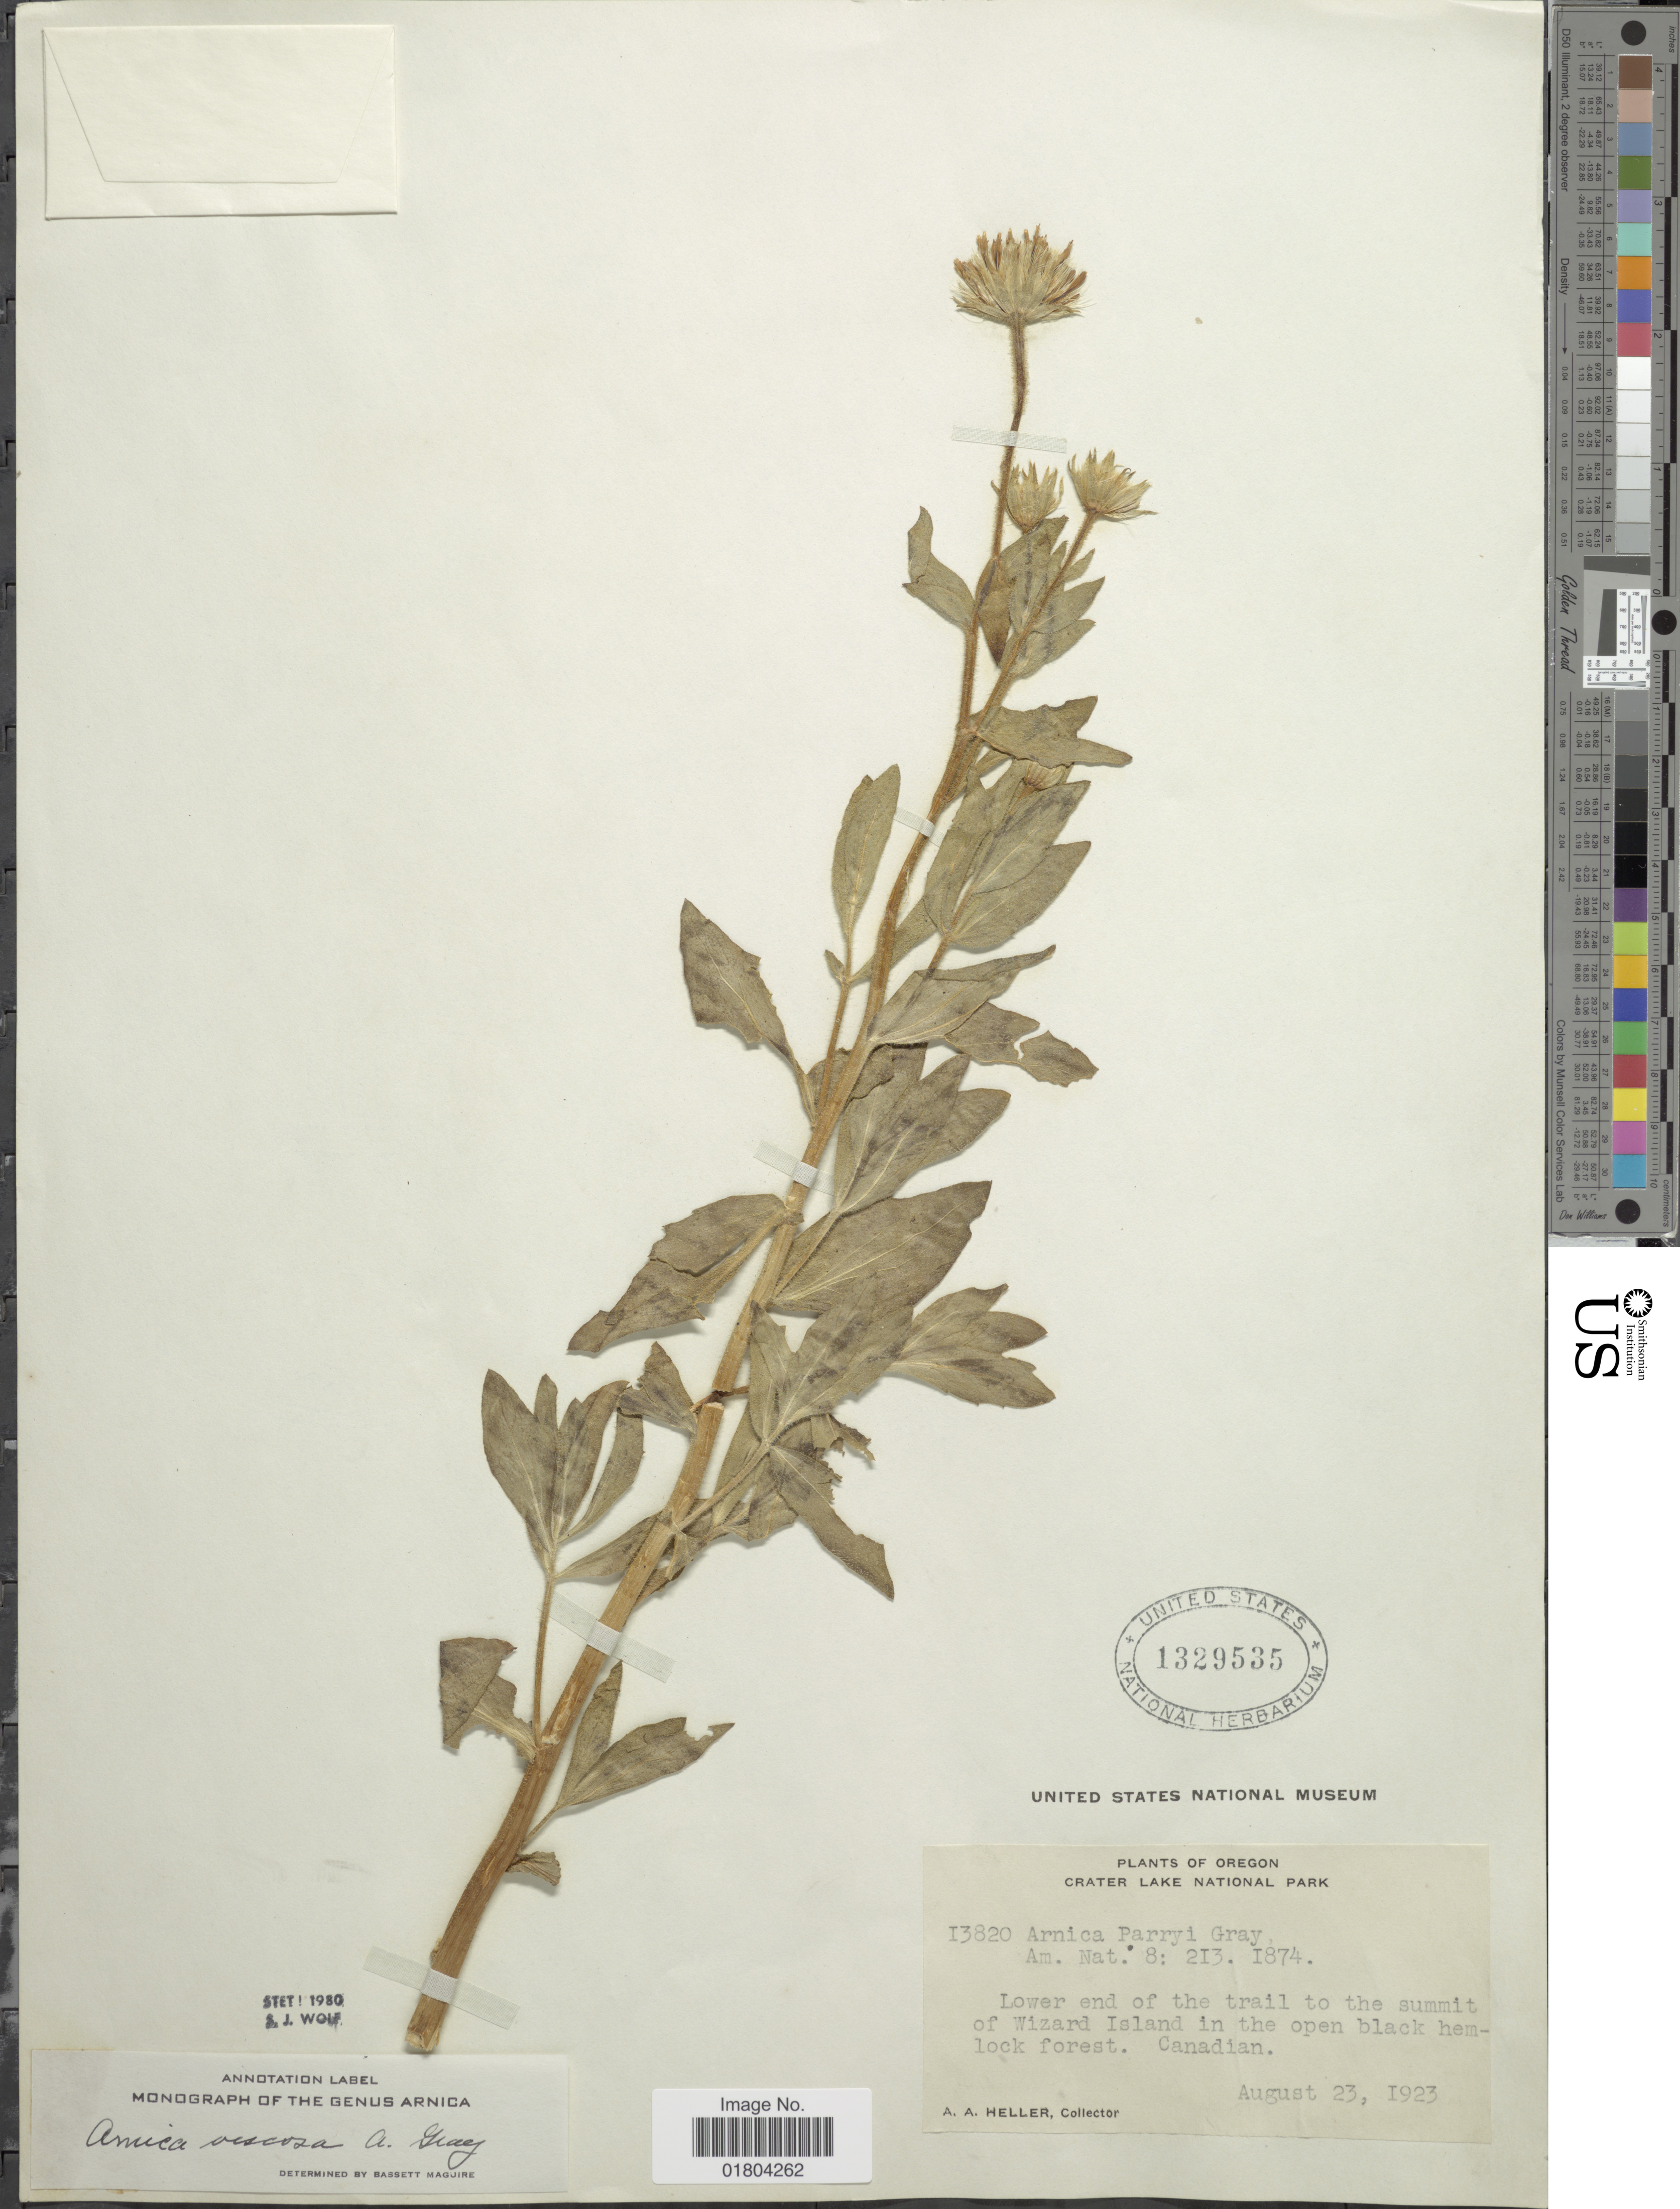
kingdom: Plantae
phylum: Tracheophyta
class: Magnoliopsida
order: Asterales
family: Asteraceae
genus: Arnica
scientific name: Arnica viscosa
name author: A. Gray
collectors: A. A. Heller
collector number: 13820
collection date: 1923-08-23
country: United States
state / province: Oregon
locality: Crater Lake National Park, Lower end of the trail to the summit of Wizard Island in the open black hemlock forest. Canadian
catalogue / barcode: US 1329535